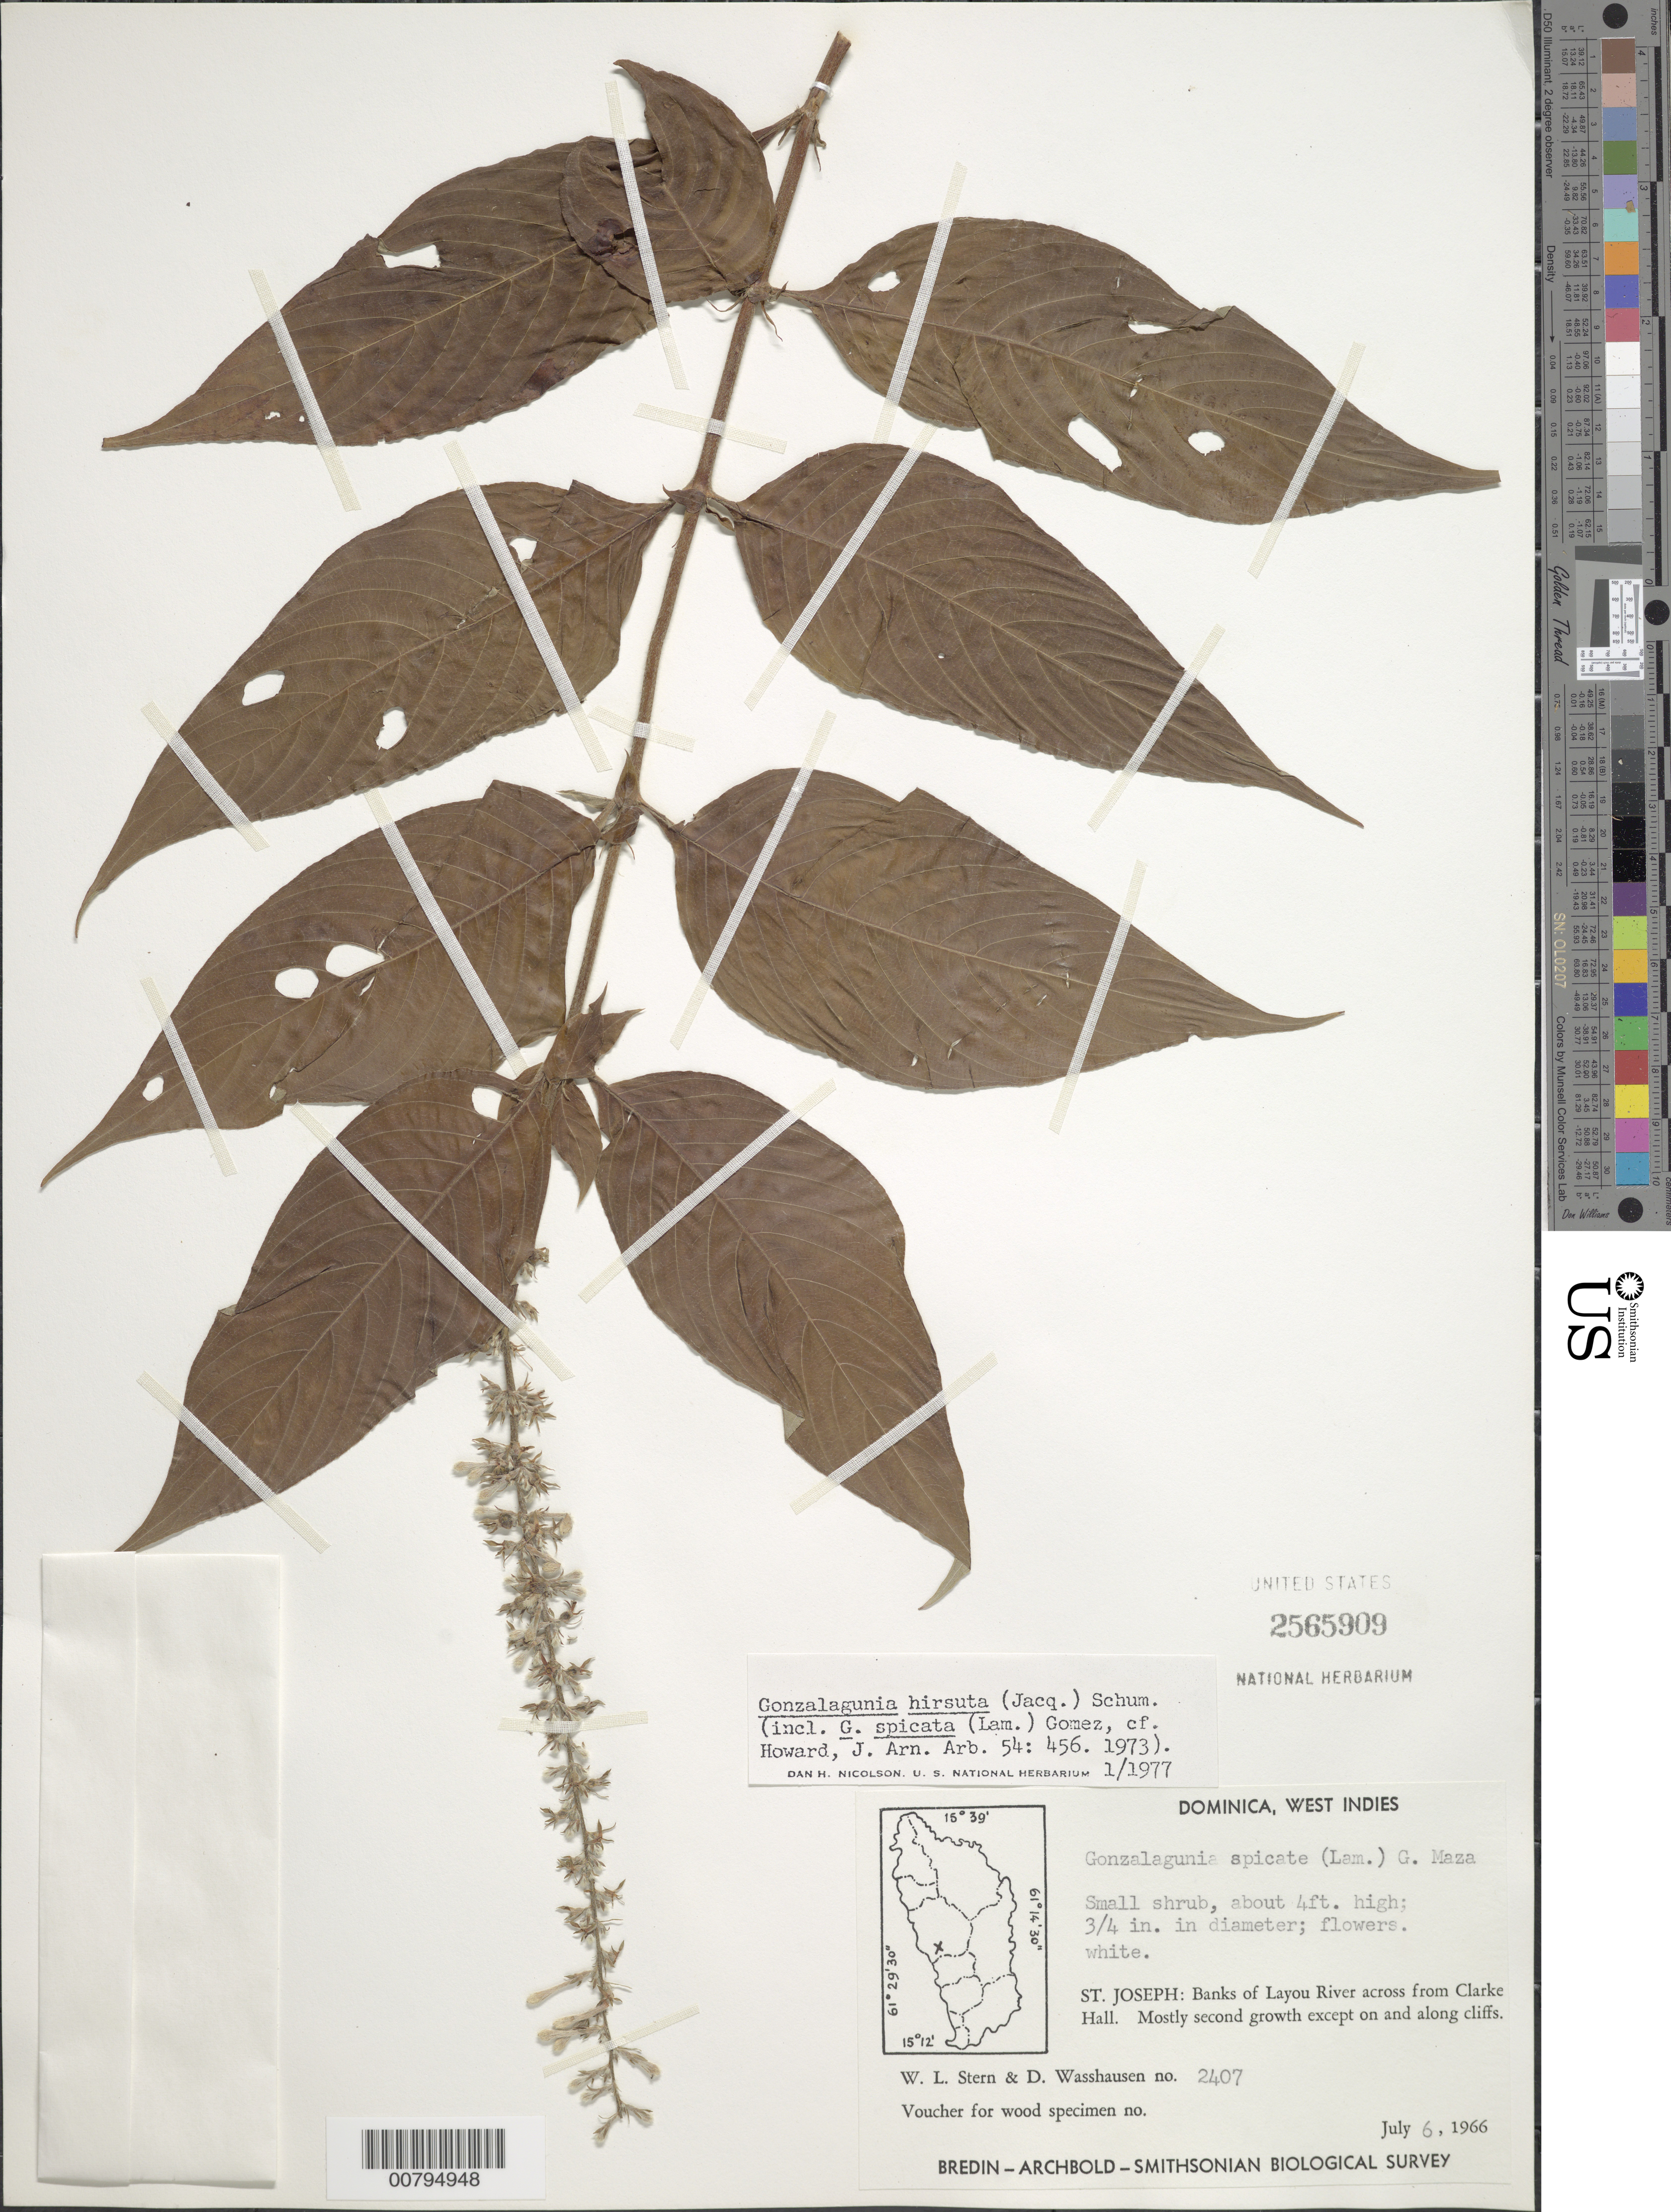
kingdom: Plantae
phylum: Tracheophyta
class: Magnoliopsida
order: Gentianales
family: Rubiaceae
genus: Gonzalagunia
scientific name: Gonzalagunia hirsuta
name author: Schum.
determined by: Nicolson, Dan H.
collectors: W. L. Stern & D. C. Wasshausen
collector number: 2407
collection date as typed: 06 Jul 1966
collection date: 1966-07-06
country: Dominica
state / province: St. Joseph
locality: Banks of Layou River, across from Clarke Hall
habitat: Riverbank. Mostly secondary growth except on and along cliffs.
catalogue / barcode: US 2565909